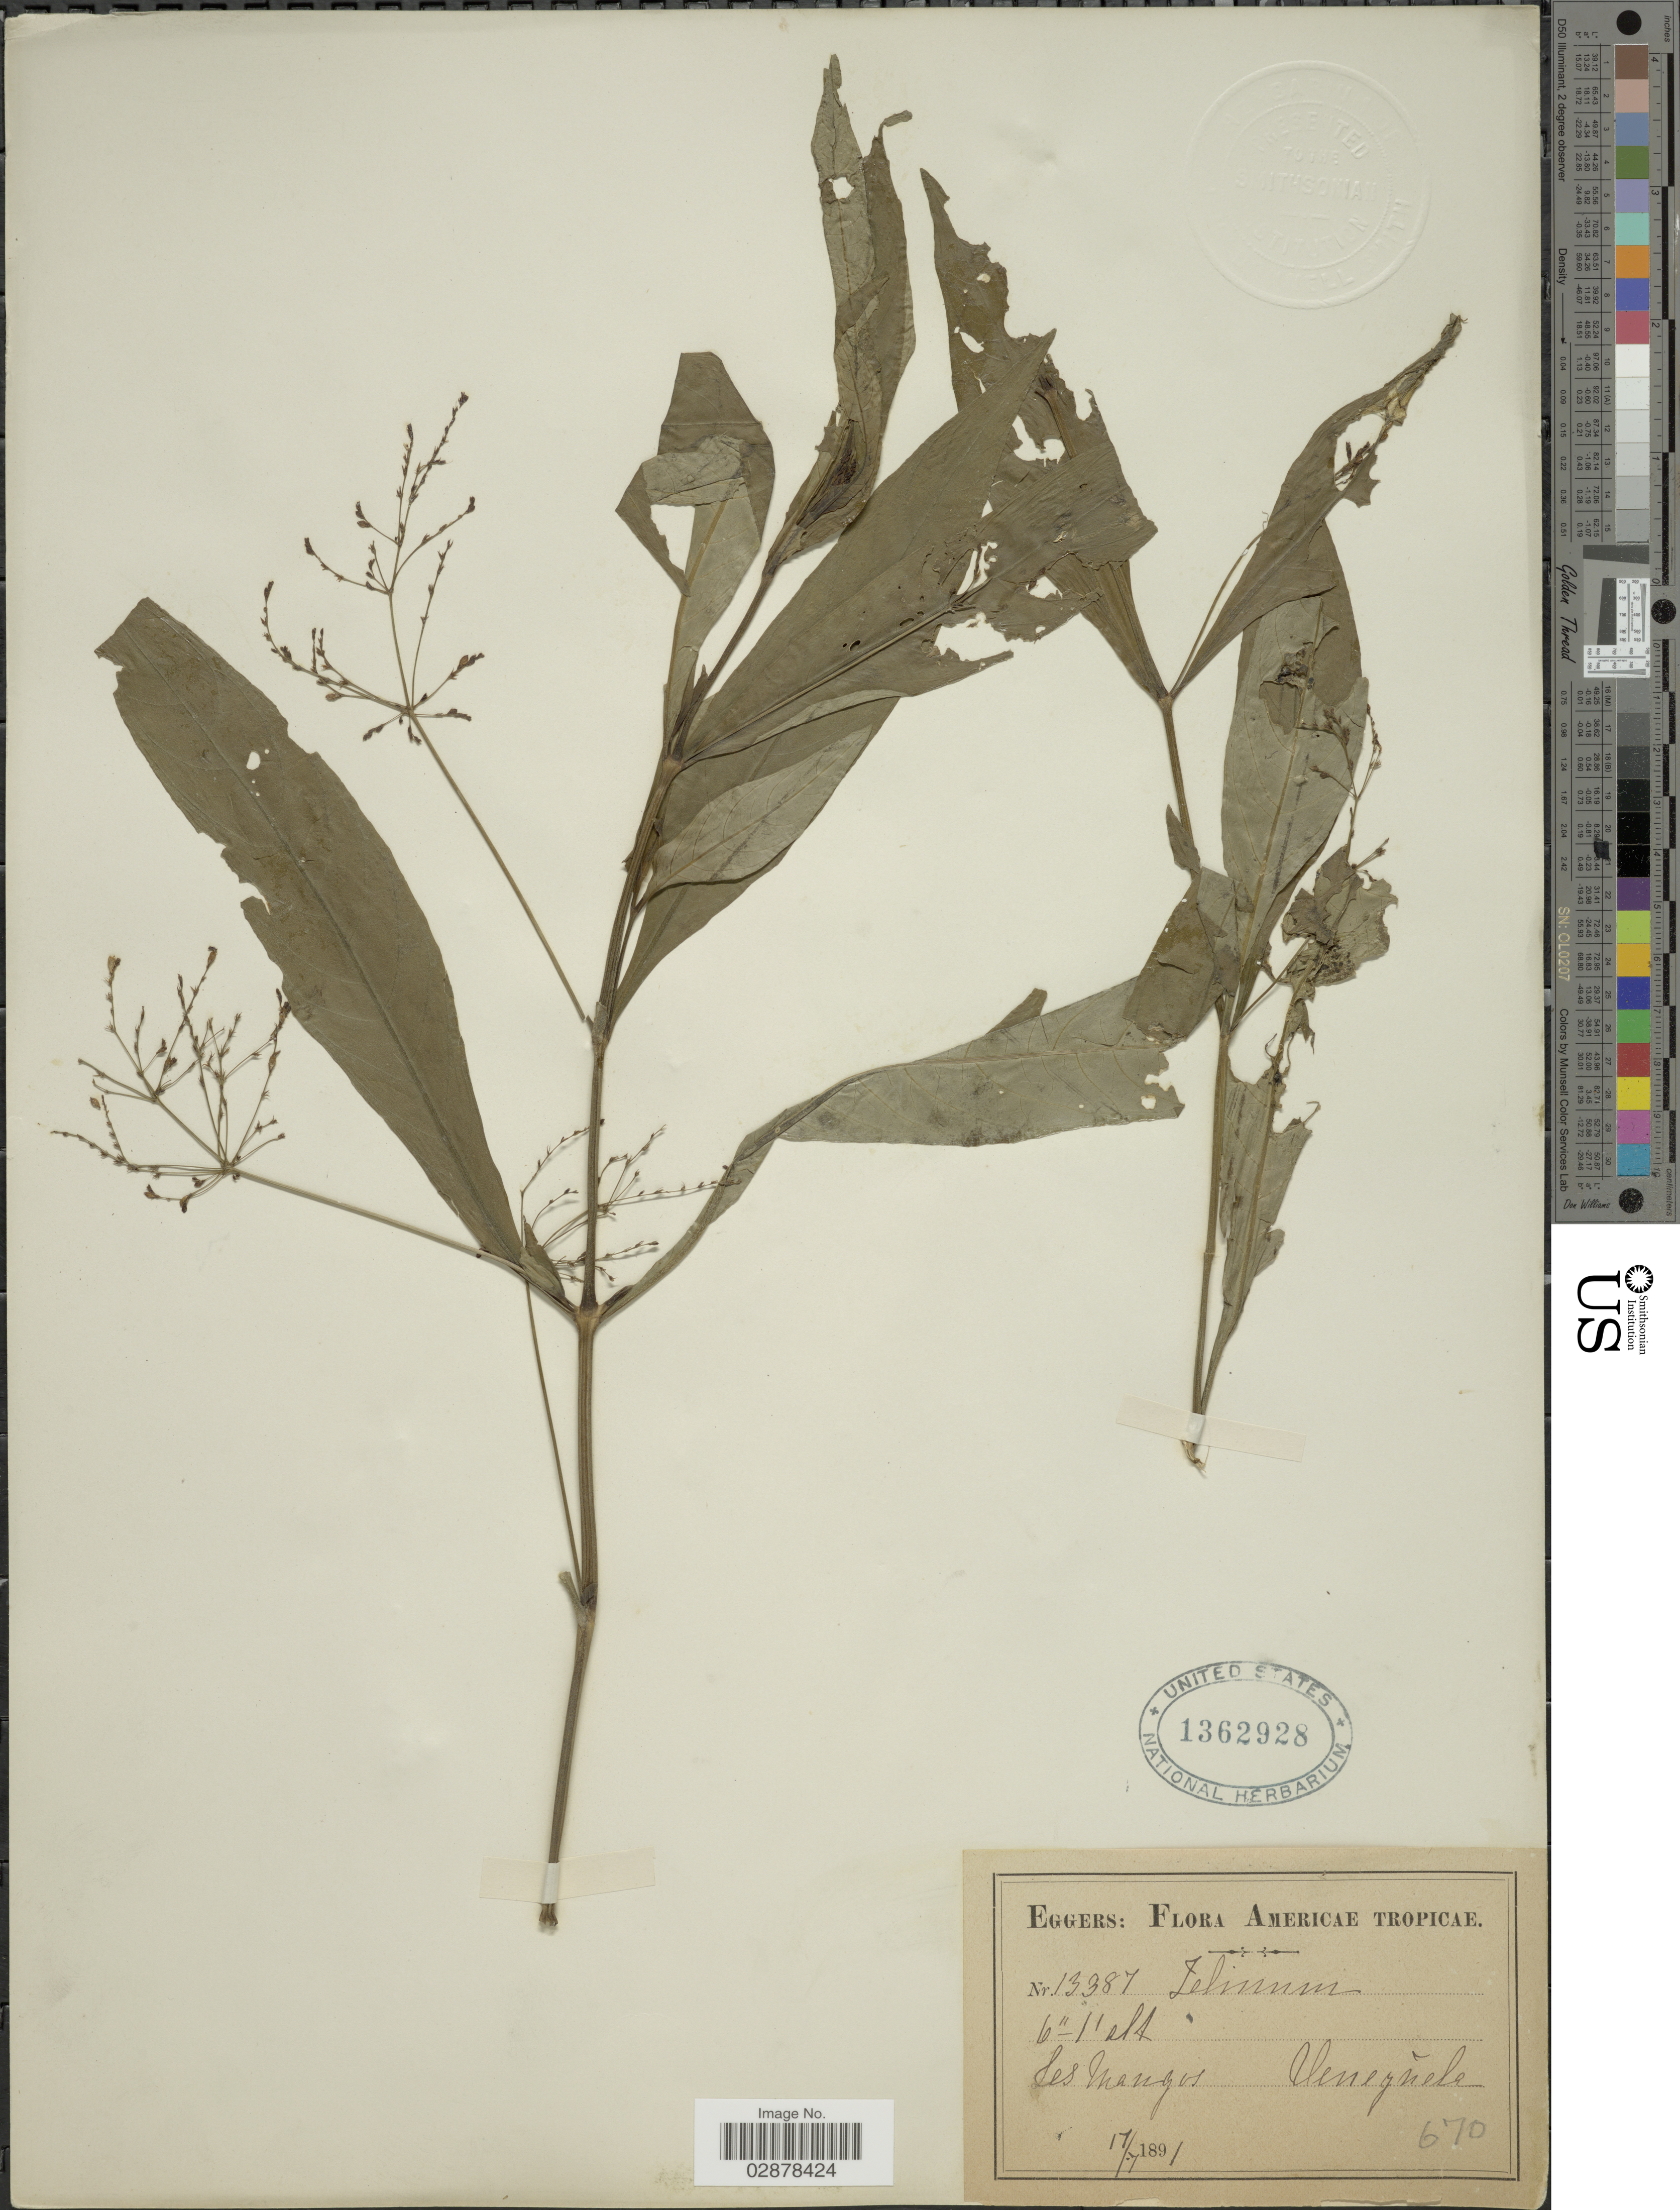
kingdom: Plantae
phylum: Tracheophyta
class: Magnoliopsida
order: Lamiales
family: Acanthaceae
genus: Justicia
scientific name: Justicia comata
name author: (L.) Lam.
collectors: -. Eggers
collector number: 67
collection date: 1891-07-17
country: Venezuela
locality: Americae Tropicae. Les Mangos.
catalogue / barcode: US 1362928